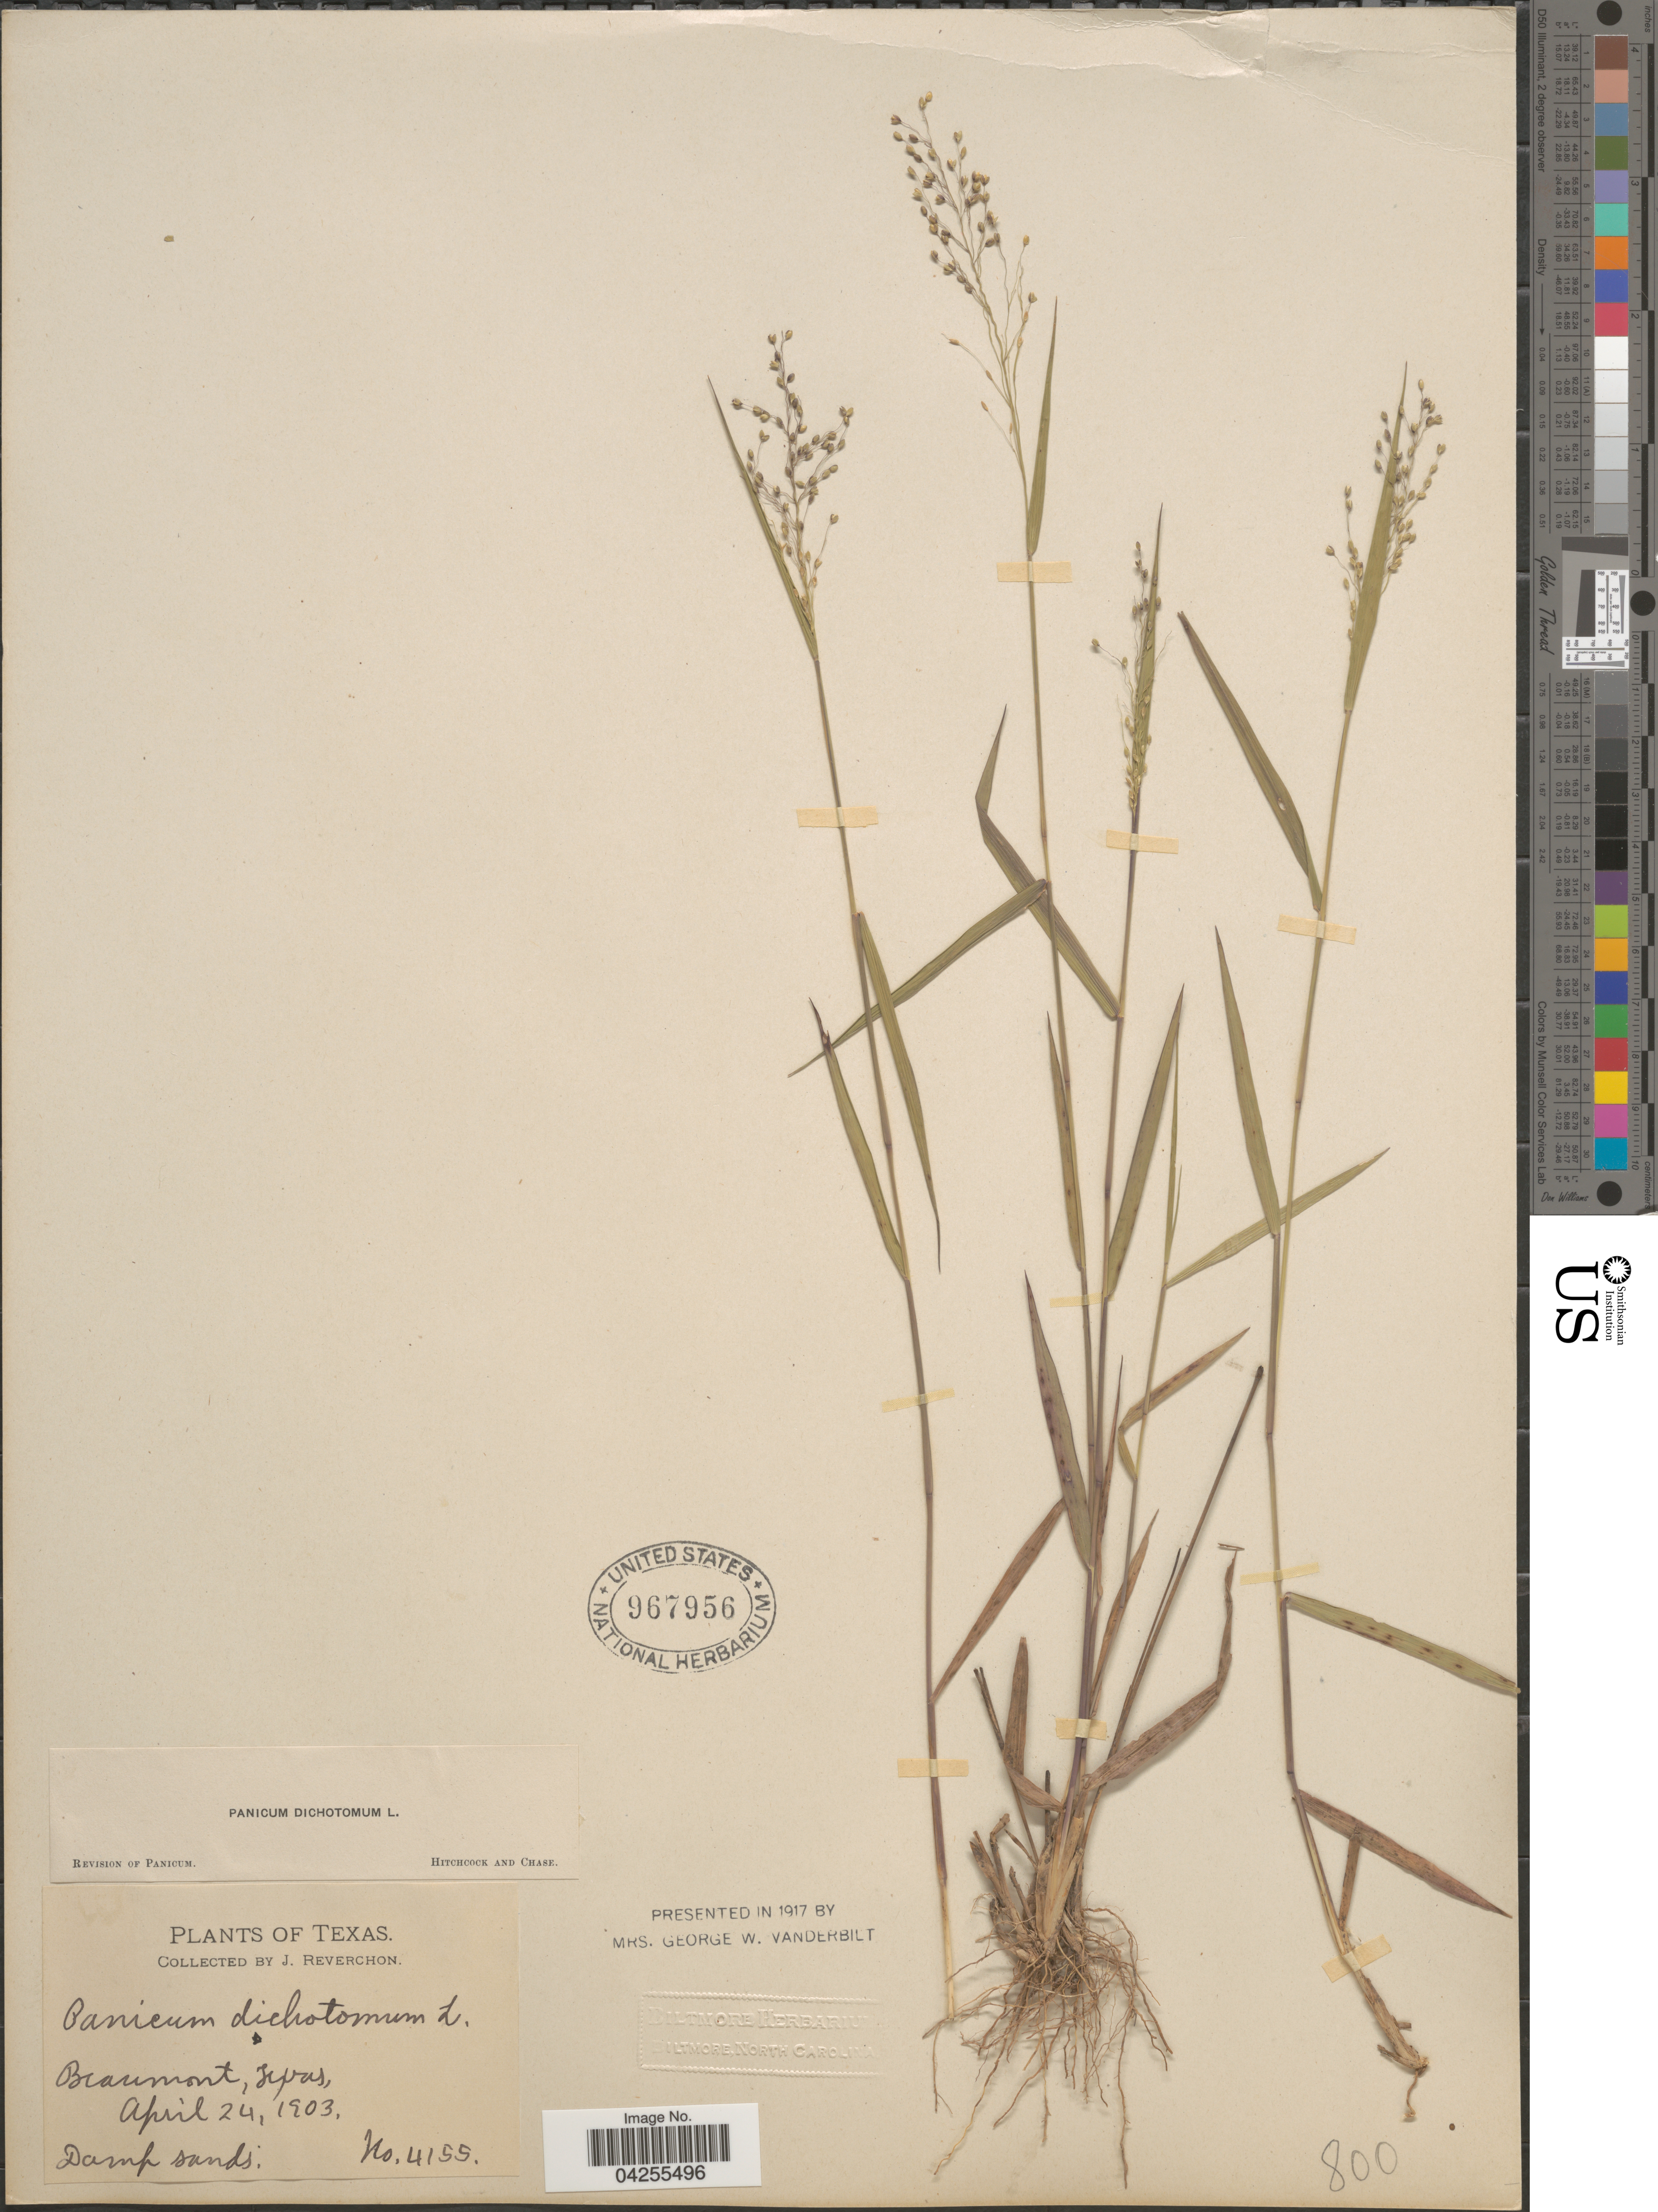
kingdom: Plantae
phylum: Tracheophyta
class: Liliopsida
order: Poales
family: Poaceae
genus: Dichanthelium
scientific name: Dichanthelium dichotomum var. dichotomum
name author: (L.) Gould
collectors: J. Reverchon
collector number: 4155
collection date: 1903-04-24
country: United States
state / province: Texas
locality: Beaumont.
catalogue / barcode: US 967956